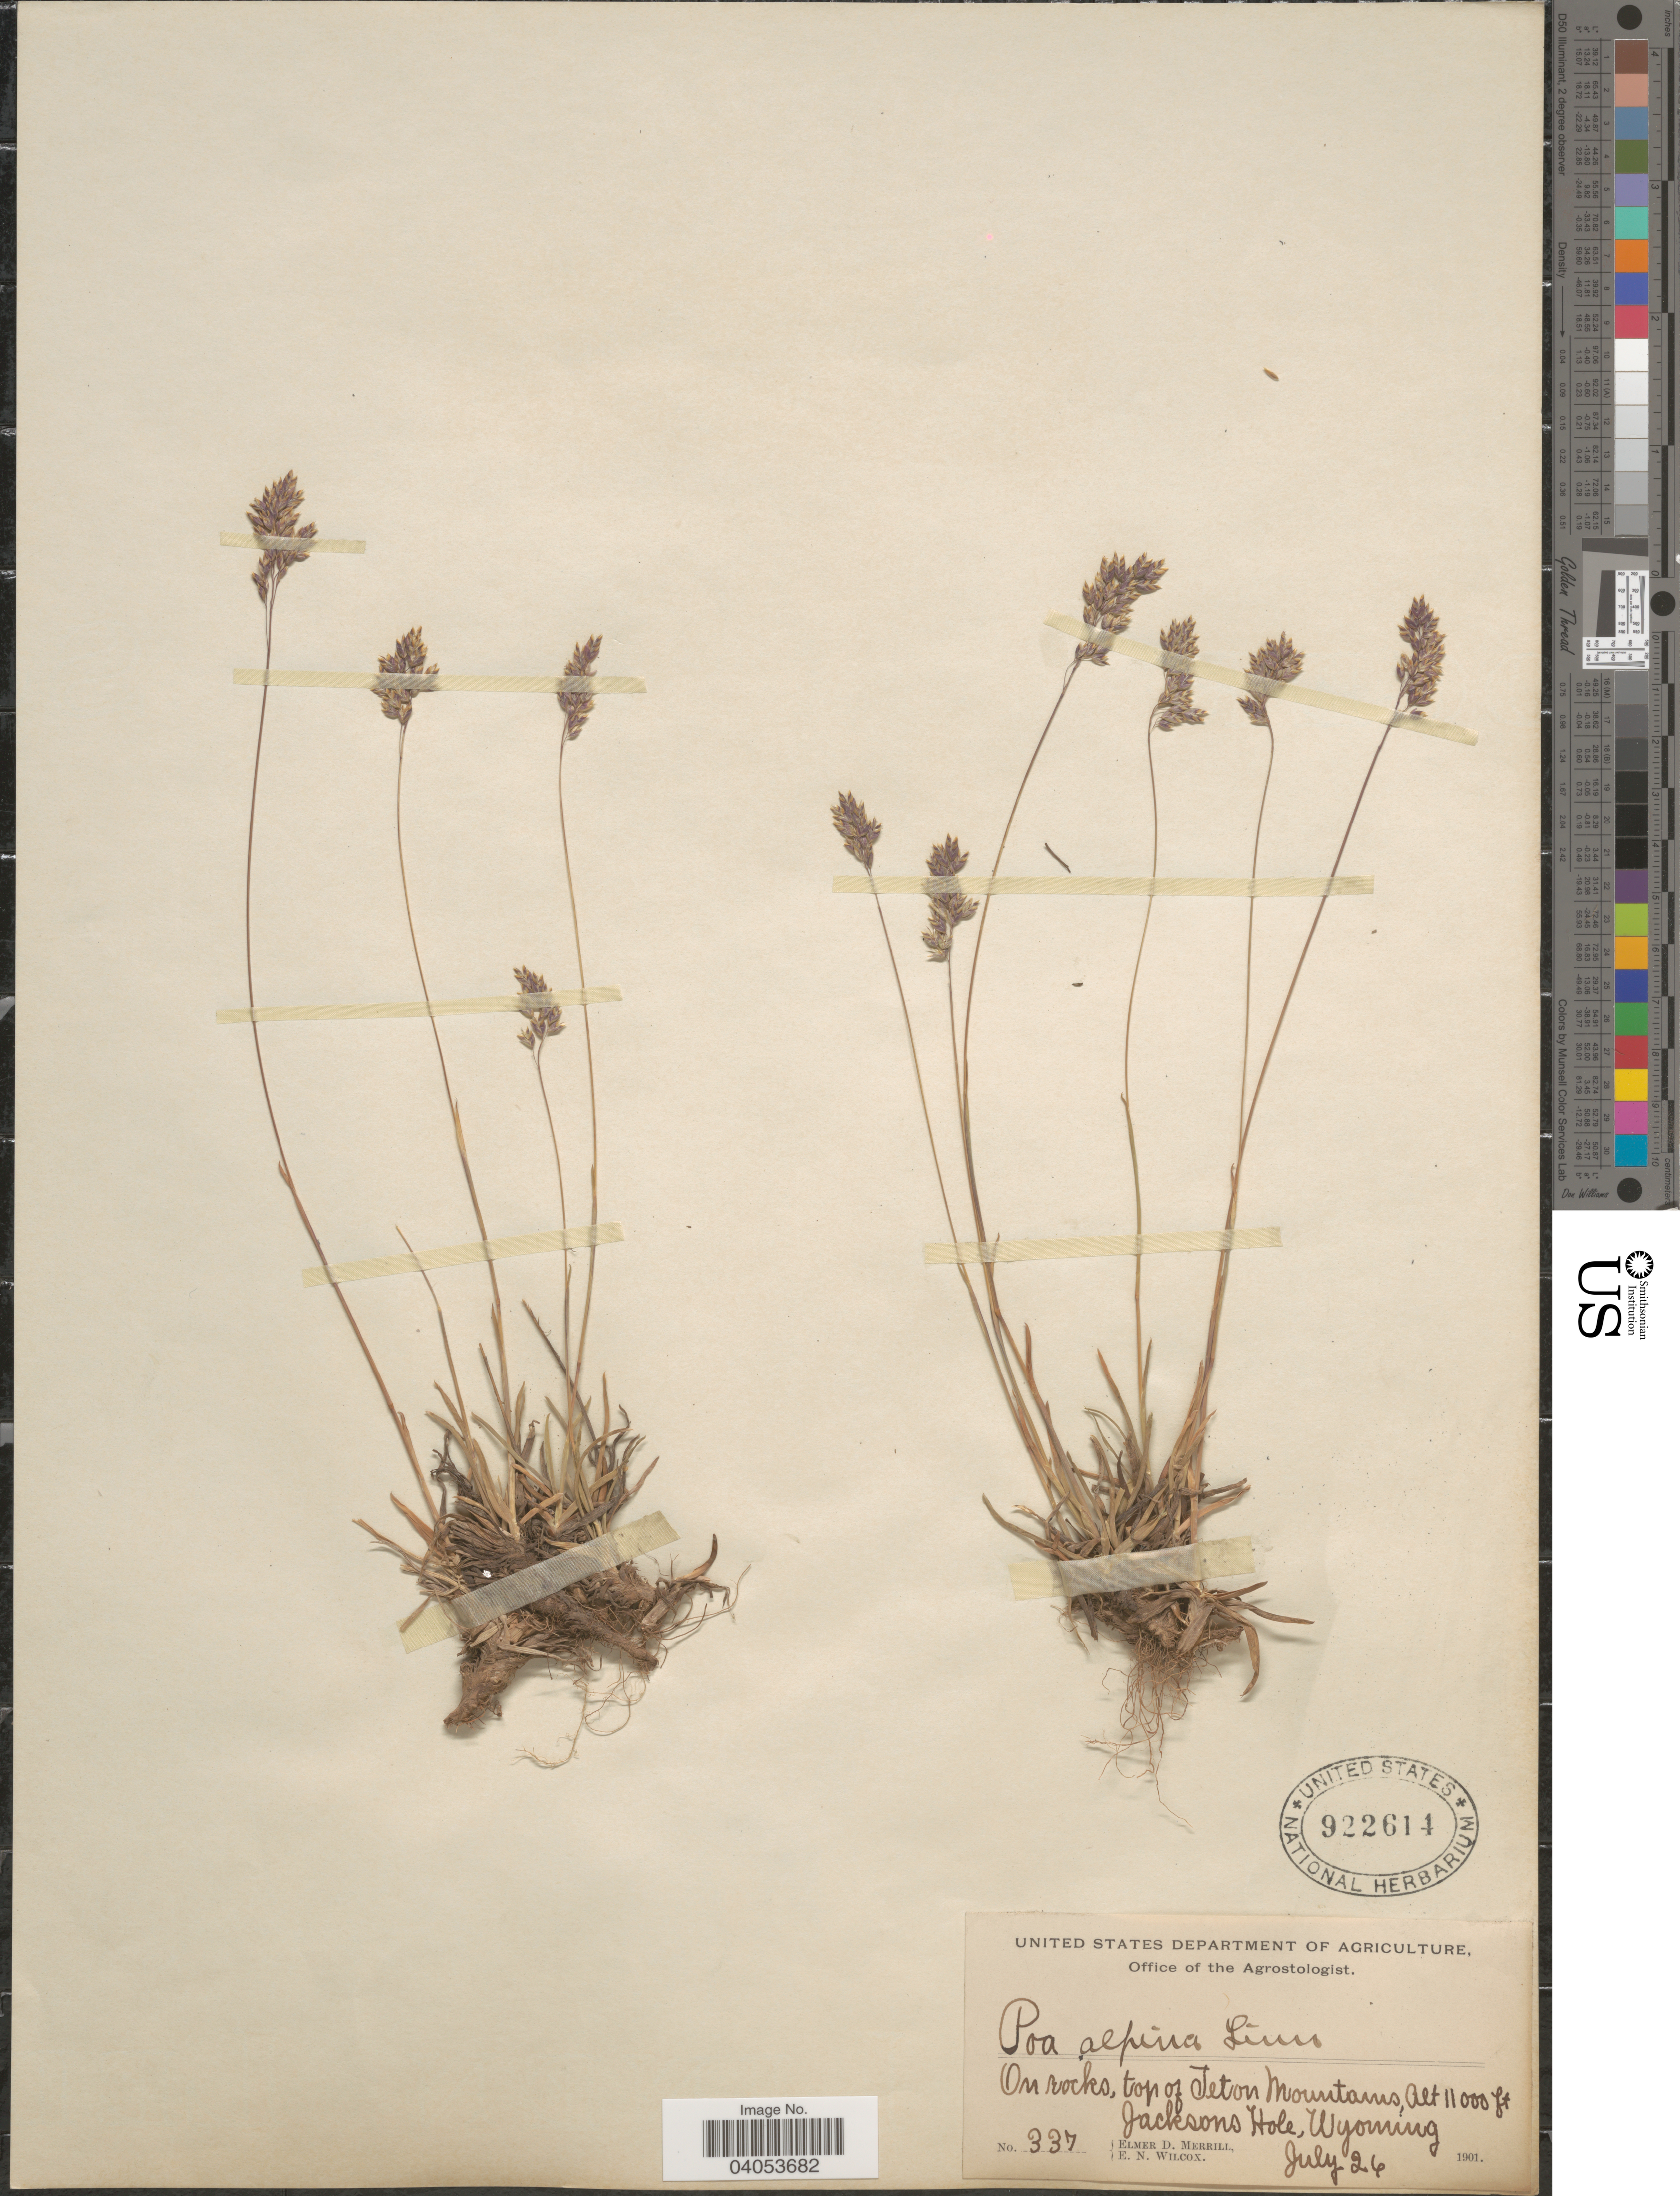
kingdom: Plantae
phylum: Tracheophyta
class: Liliopsida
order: Poales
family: Poaceae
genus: Poa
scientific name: Poa alpina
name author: L.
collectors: E. D. Merrill & E. Wilcox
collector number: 337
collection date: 1901-07-26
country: United States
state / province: Wyoming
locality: On rocks, top of Teton Mountains, Jacksons Hole.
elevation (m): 3353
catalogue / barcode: US 922614